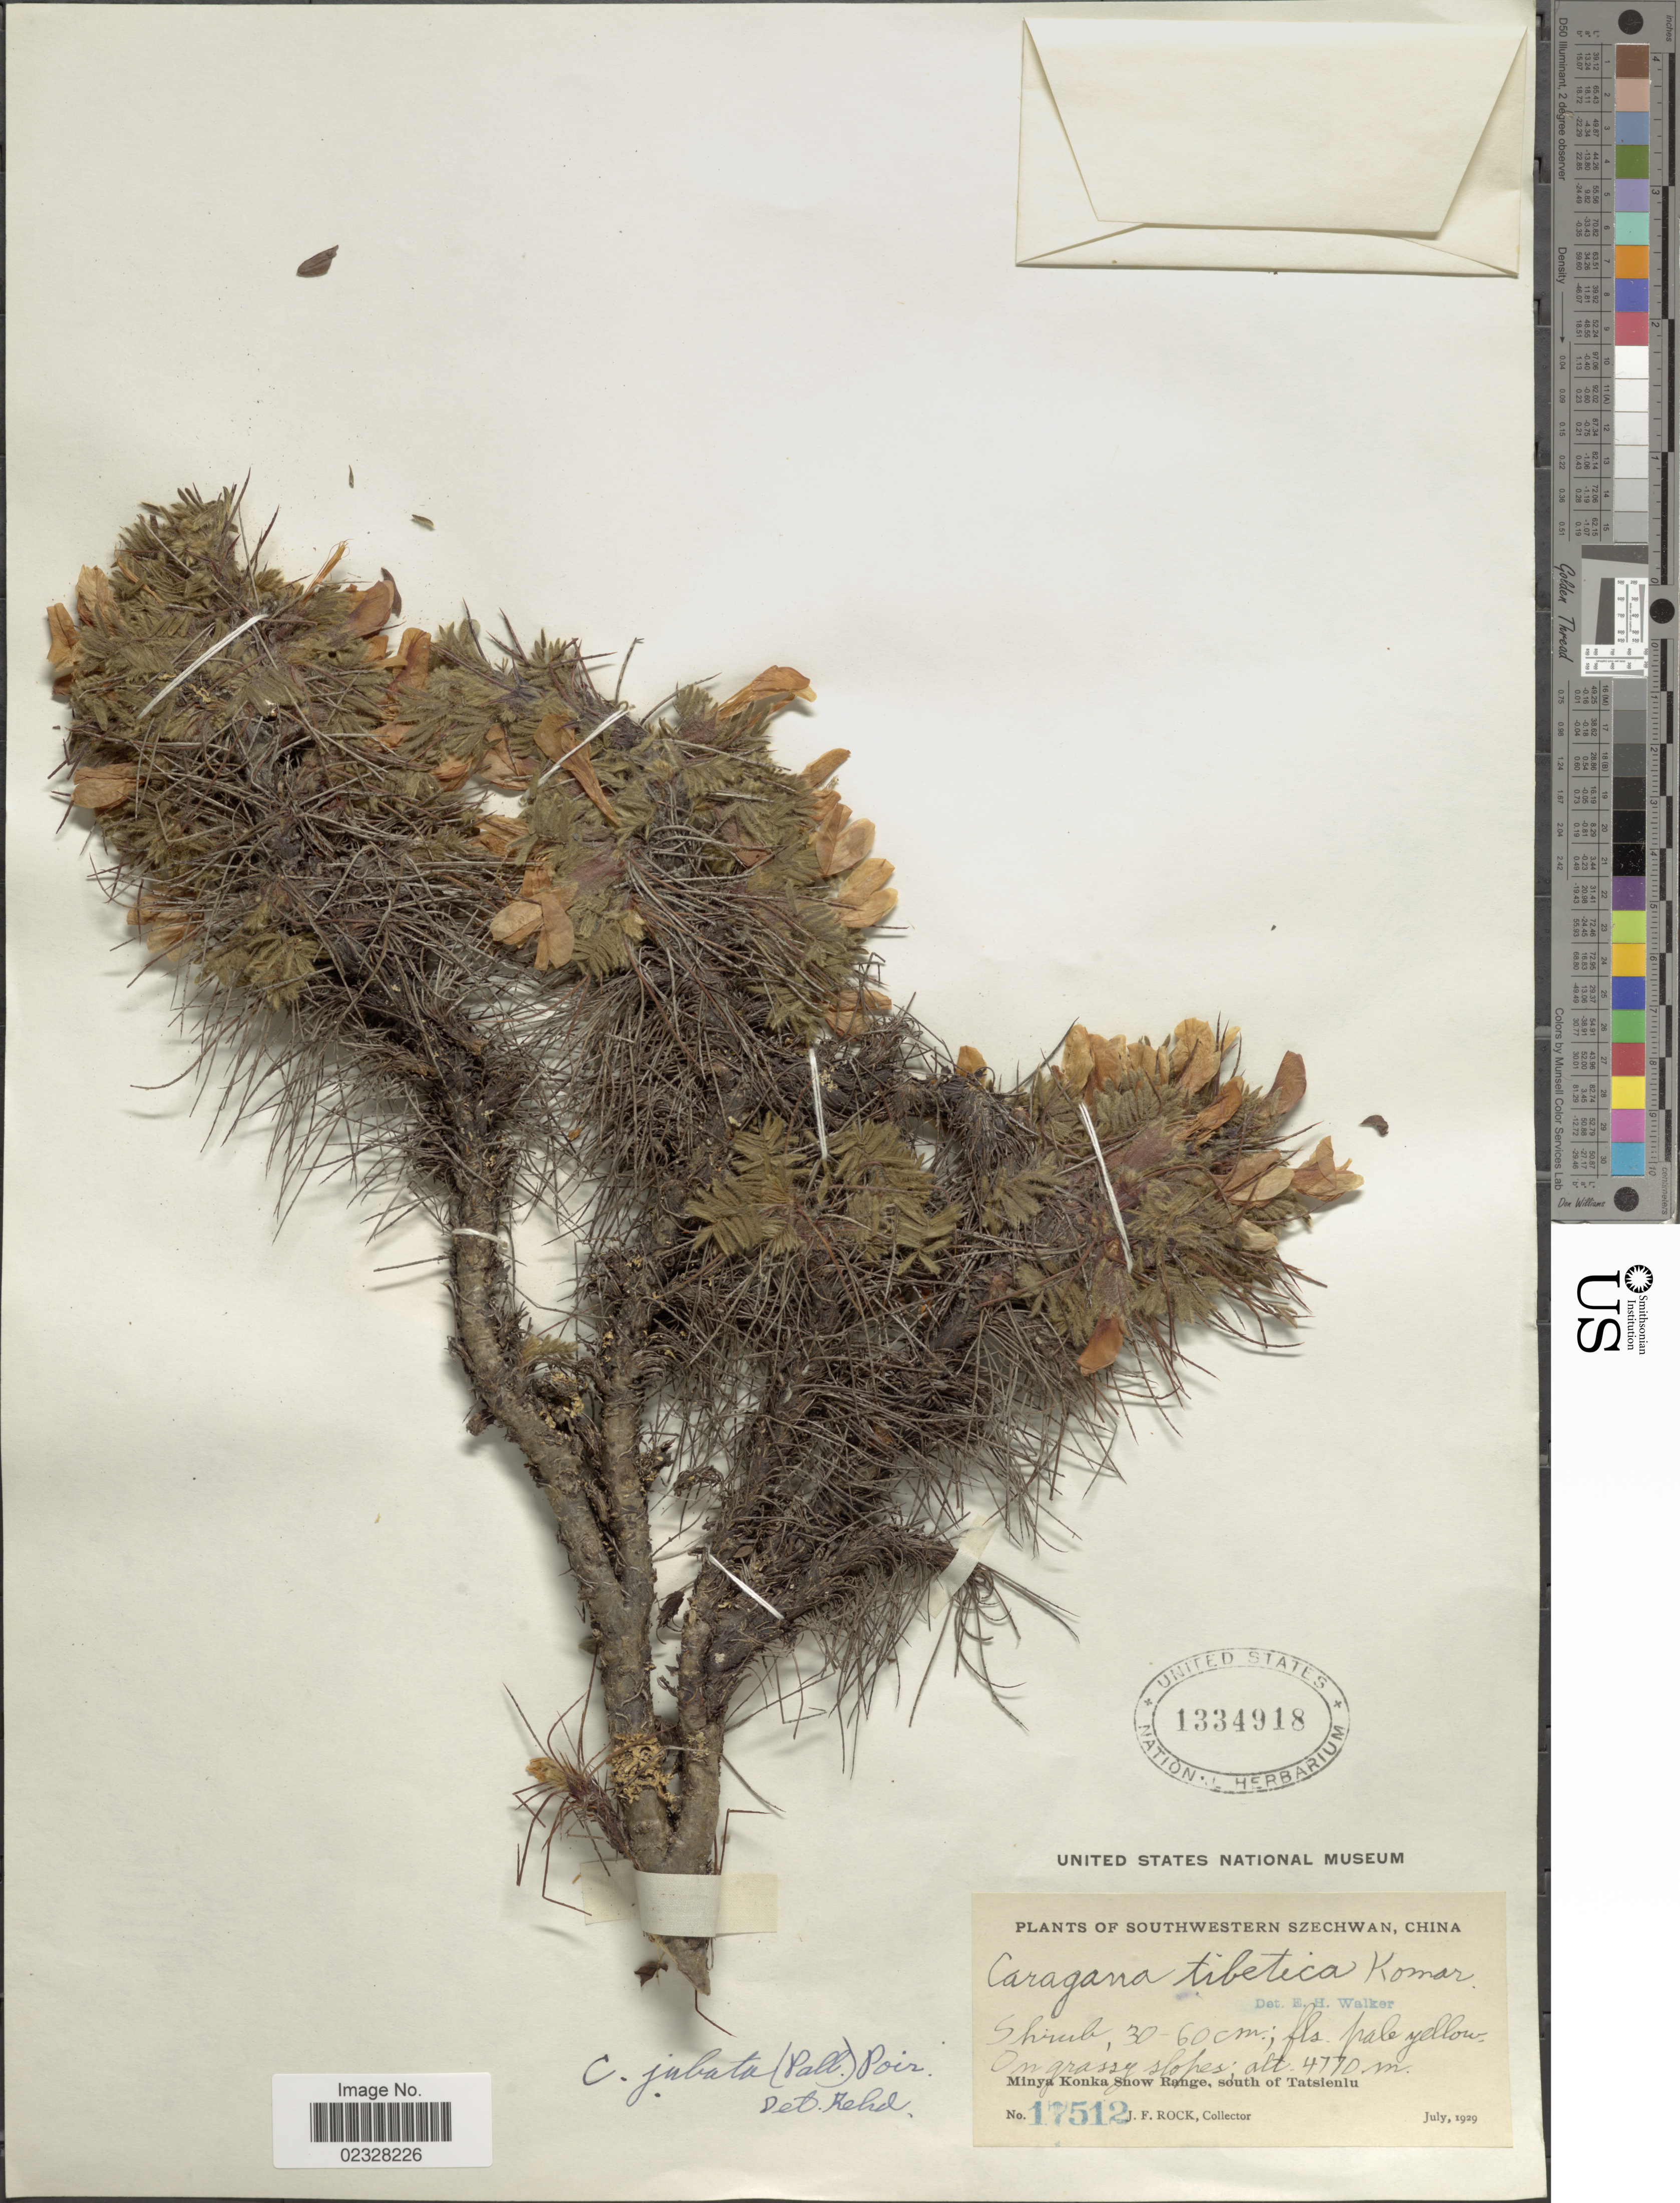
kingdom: Plantae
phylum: Tracheophyta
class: Magnoliopsida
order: Fabales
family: Fabaceae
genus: Caragana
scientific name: Caragana jubata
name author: Poir.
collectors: J. Rock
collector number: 17512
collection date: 1929-07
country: China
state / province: Sichuan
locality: Szechwan. Minya Konka Snow Range, south of Tatsienlu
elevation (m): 4770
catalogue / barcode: US 1334918